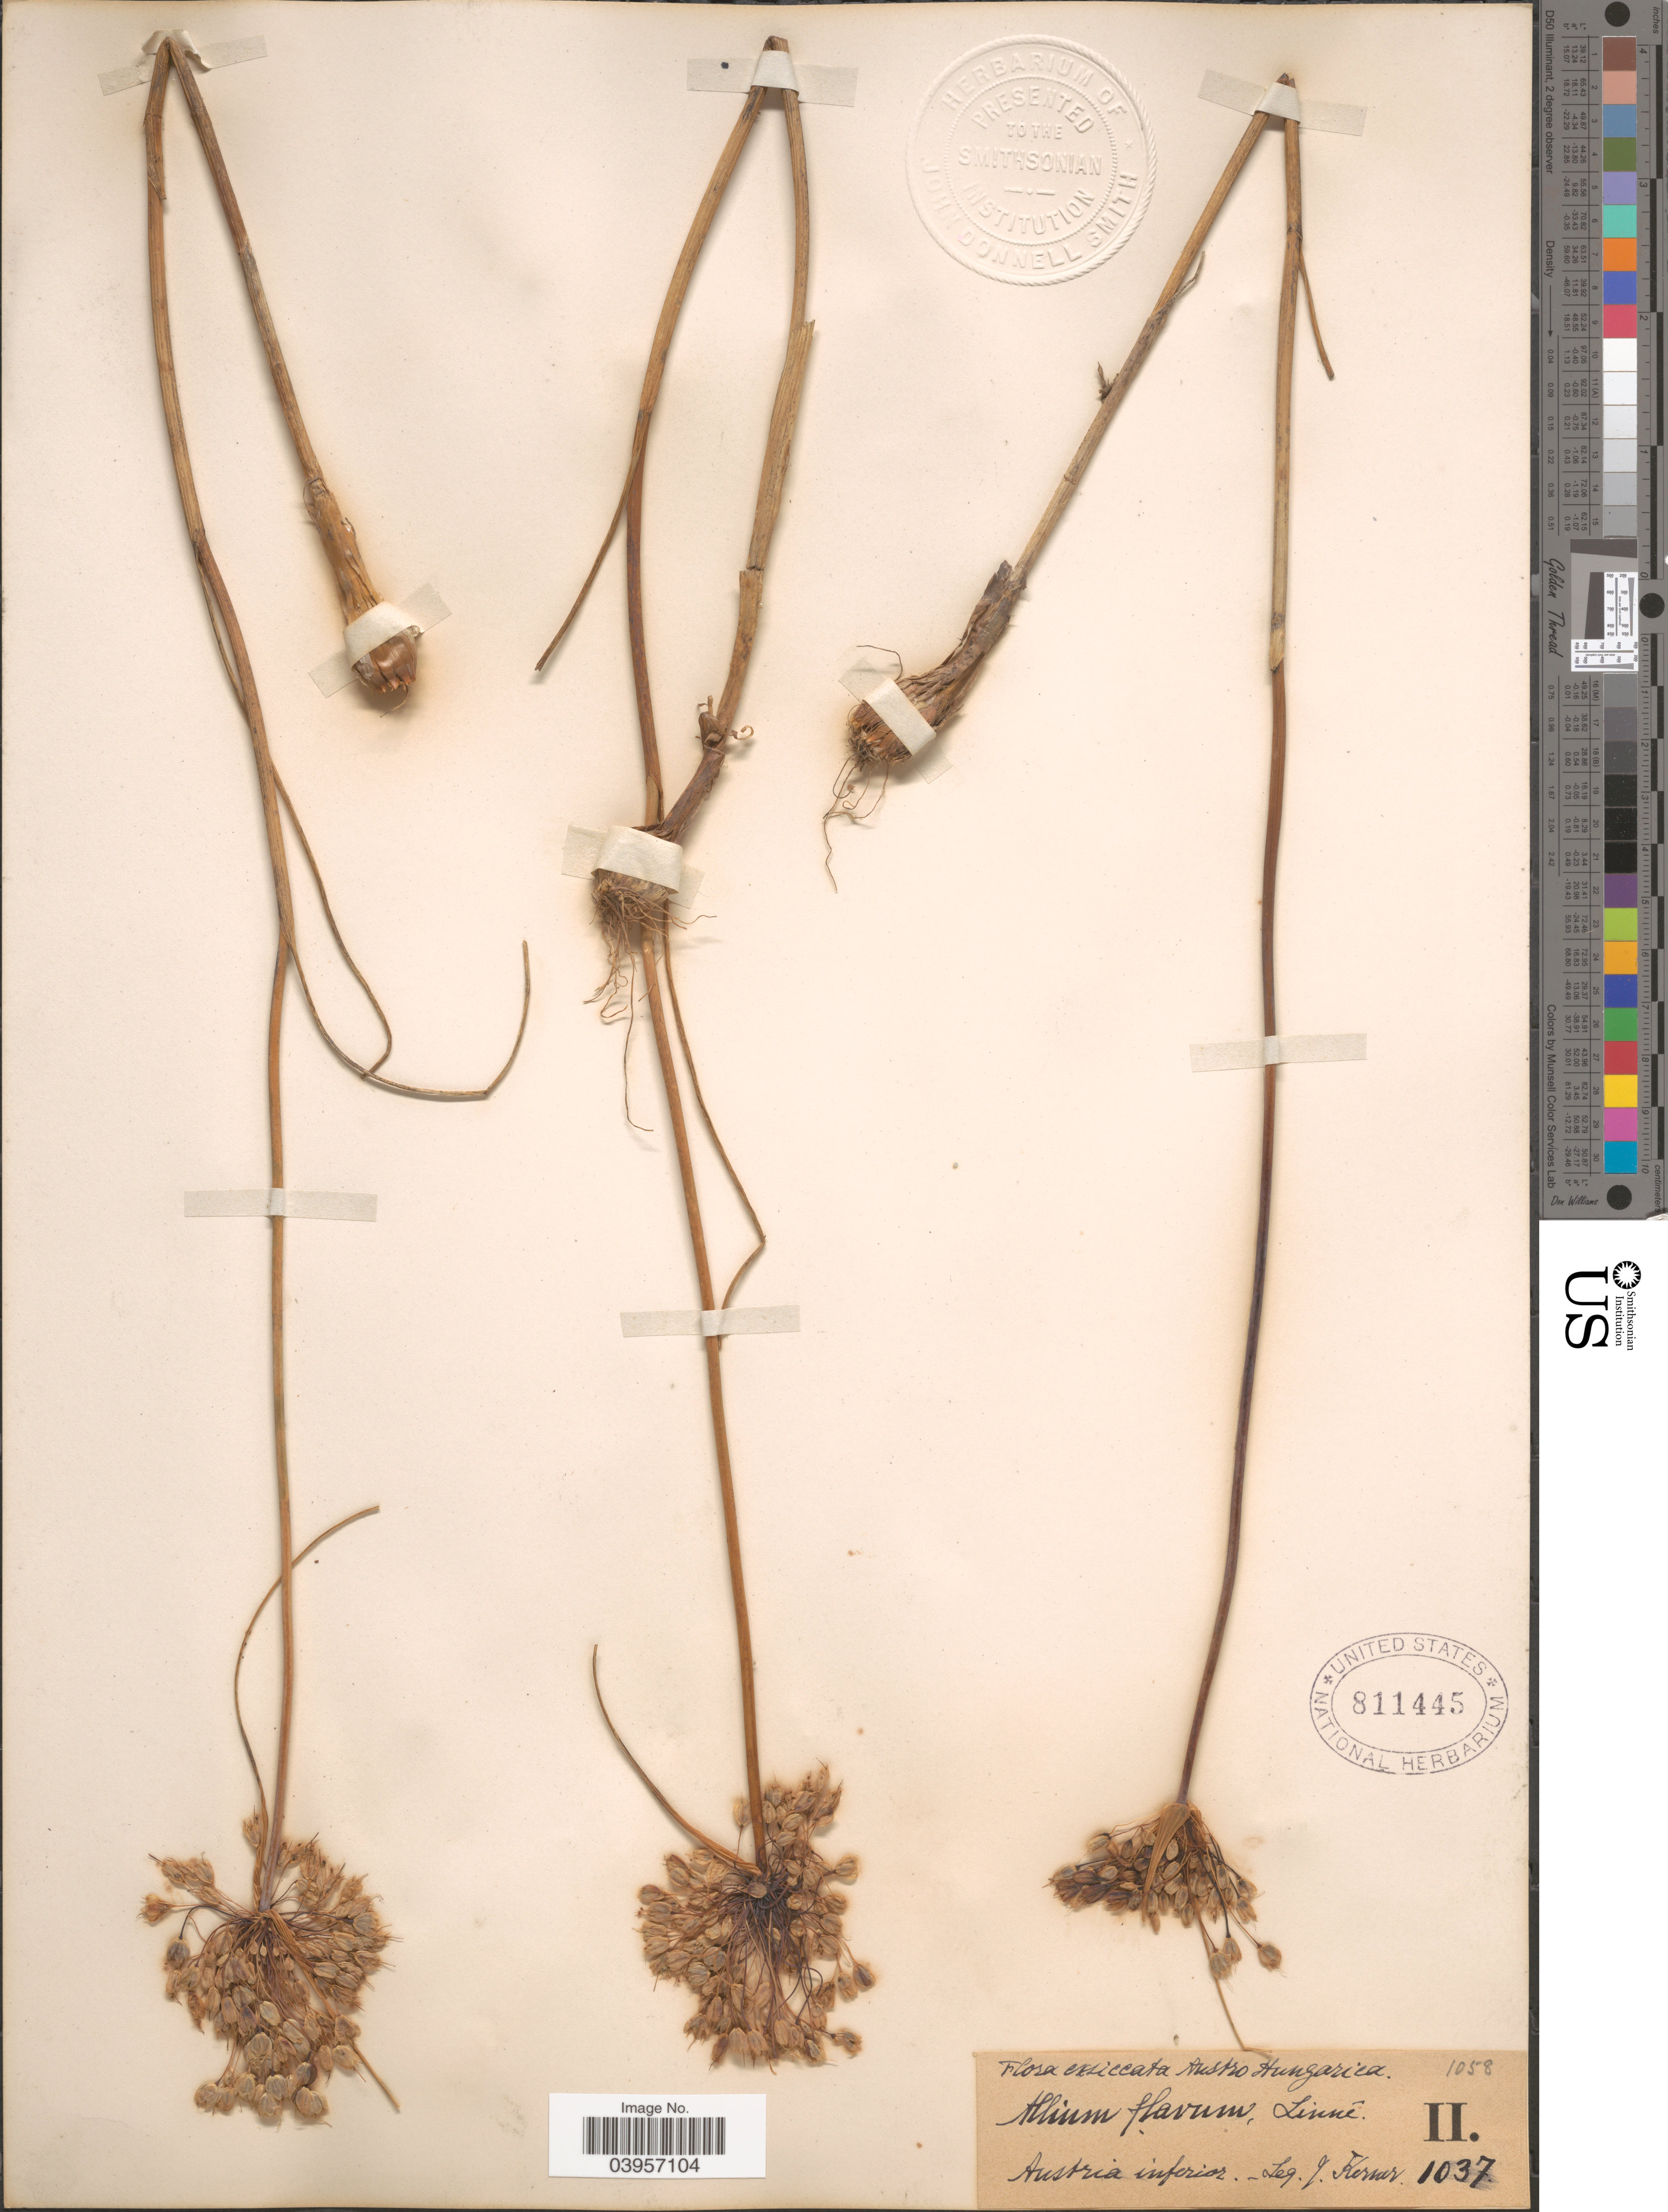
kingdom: Plantae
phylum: Tracheophyta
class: Liliopsida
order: Asparagales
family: Amaryllidaceae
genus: Allium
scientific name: Allium flavum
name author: L.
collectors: J. Kerner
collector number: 1037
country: Austria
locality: Austro-Hungarica. Austria inferior.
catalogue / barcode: US 811445